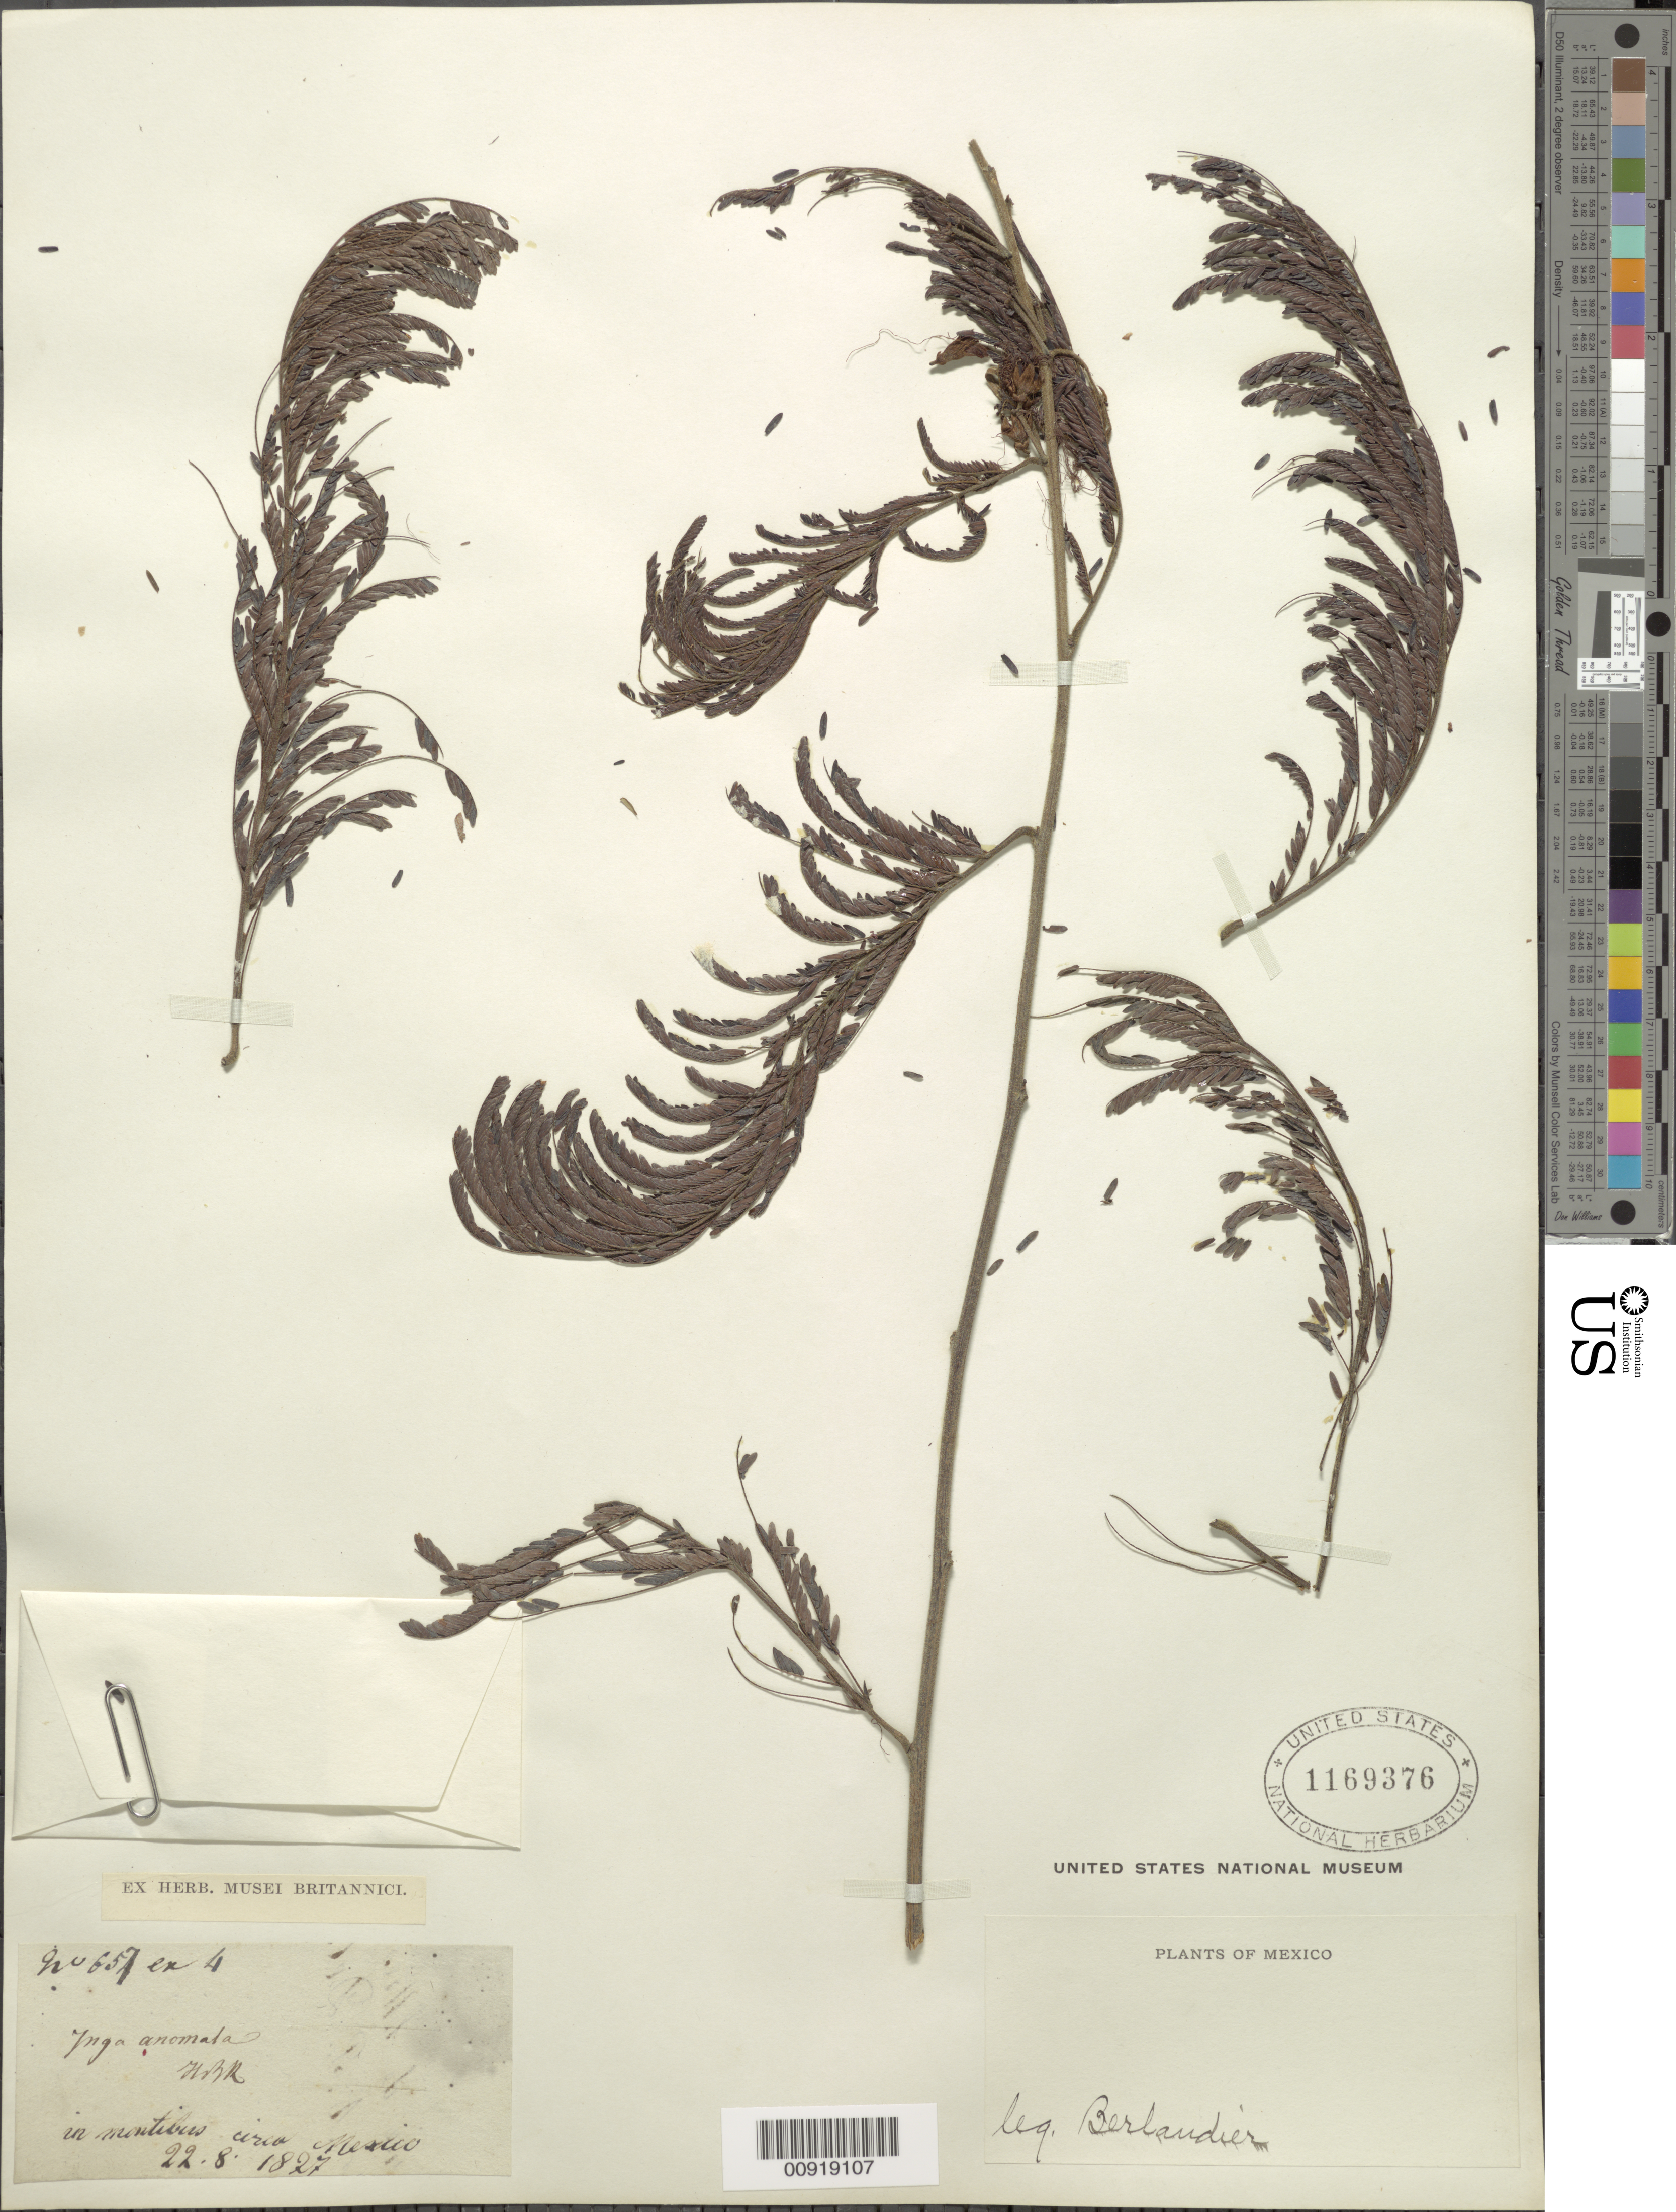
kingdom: Plantae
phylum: Tracheophyta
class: Magnoliopsida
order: Fabales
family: Fabaceae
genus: Calliandra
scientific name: Calliandra sp.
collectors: J. L. Berlandier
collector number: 657 ex 4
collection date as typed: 22 Aug 1827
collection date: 1827-08-22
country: Mexico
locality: Circa Mexico.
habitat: In montibus.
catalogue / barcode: US 1169376